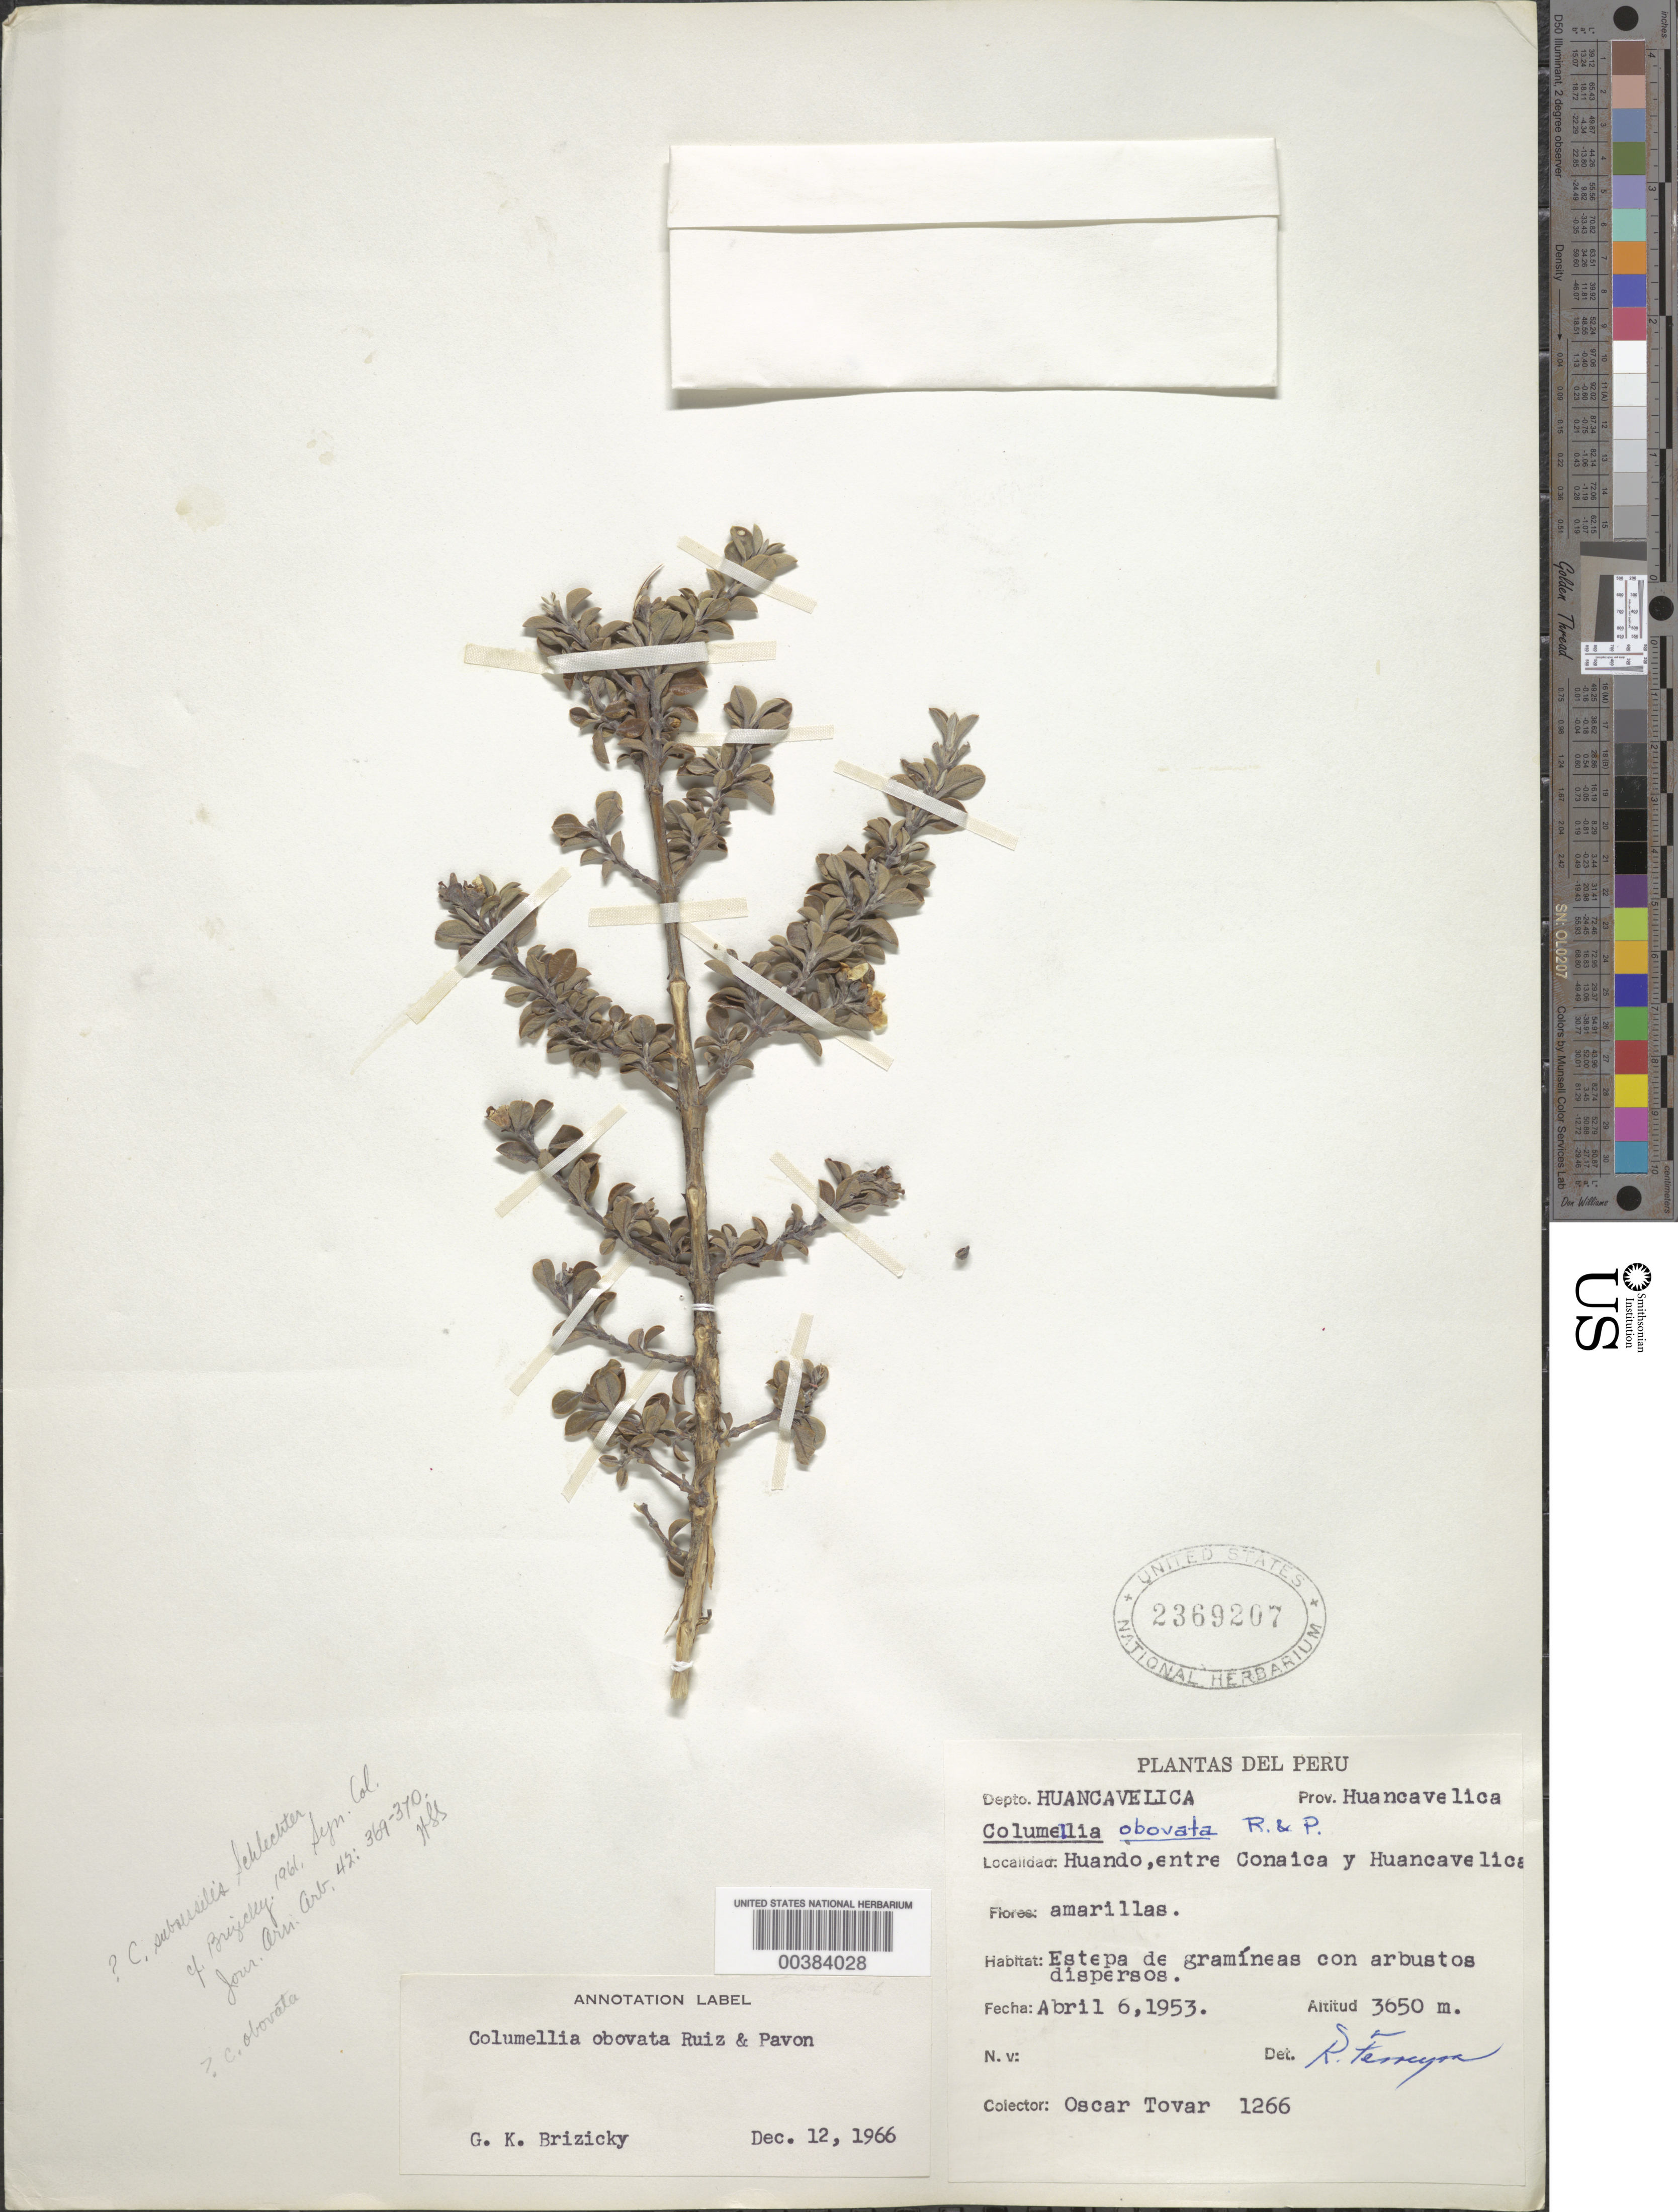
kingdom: Plantae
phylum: Tracheophyta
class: Magnoliopsida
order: Bruniales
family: Columelliaceae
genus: Columellia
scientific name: Columellia obovata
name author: Ruiz & Pav.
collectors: Ó. Tovar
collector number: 1266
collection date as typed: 06 Apr 1953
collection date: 1953-04-06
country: Peru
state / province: Huancavelica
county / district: Huancavelica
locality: Huando, between Conaica and Huancavelica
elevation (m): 3650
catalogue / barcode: US 2369207